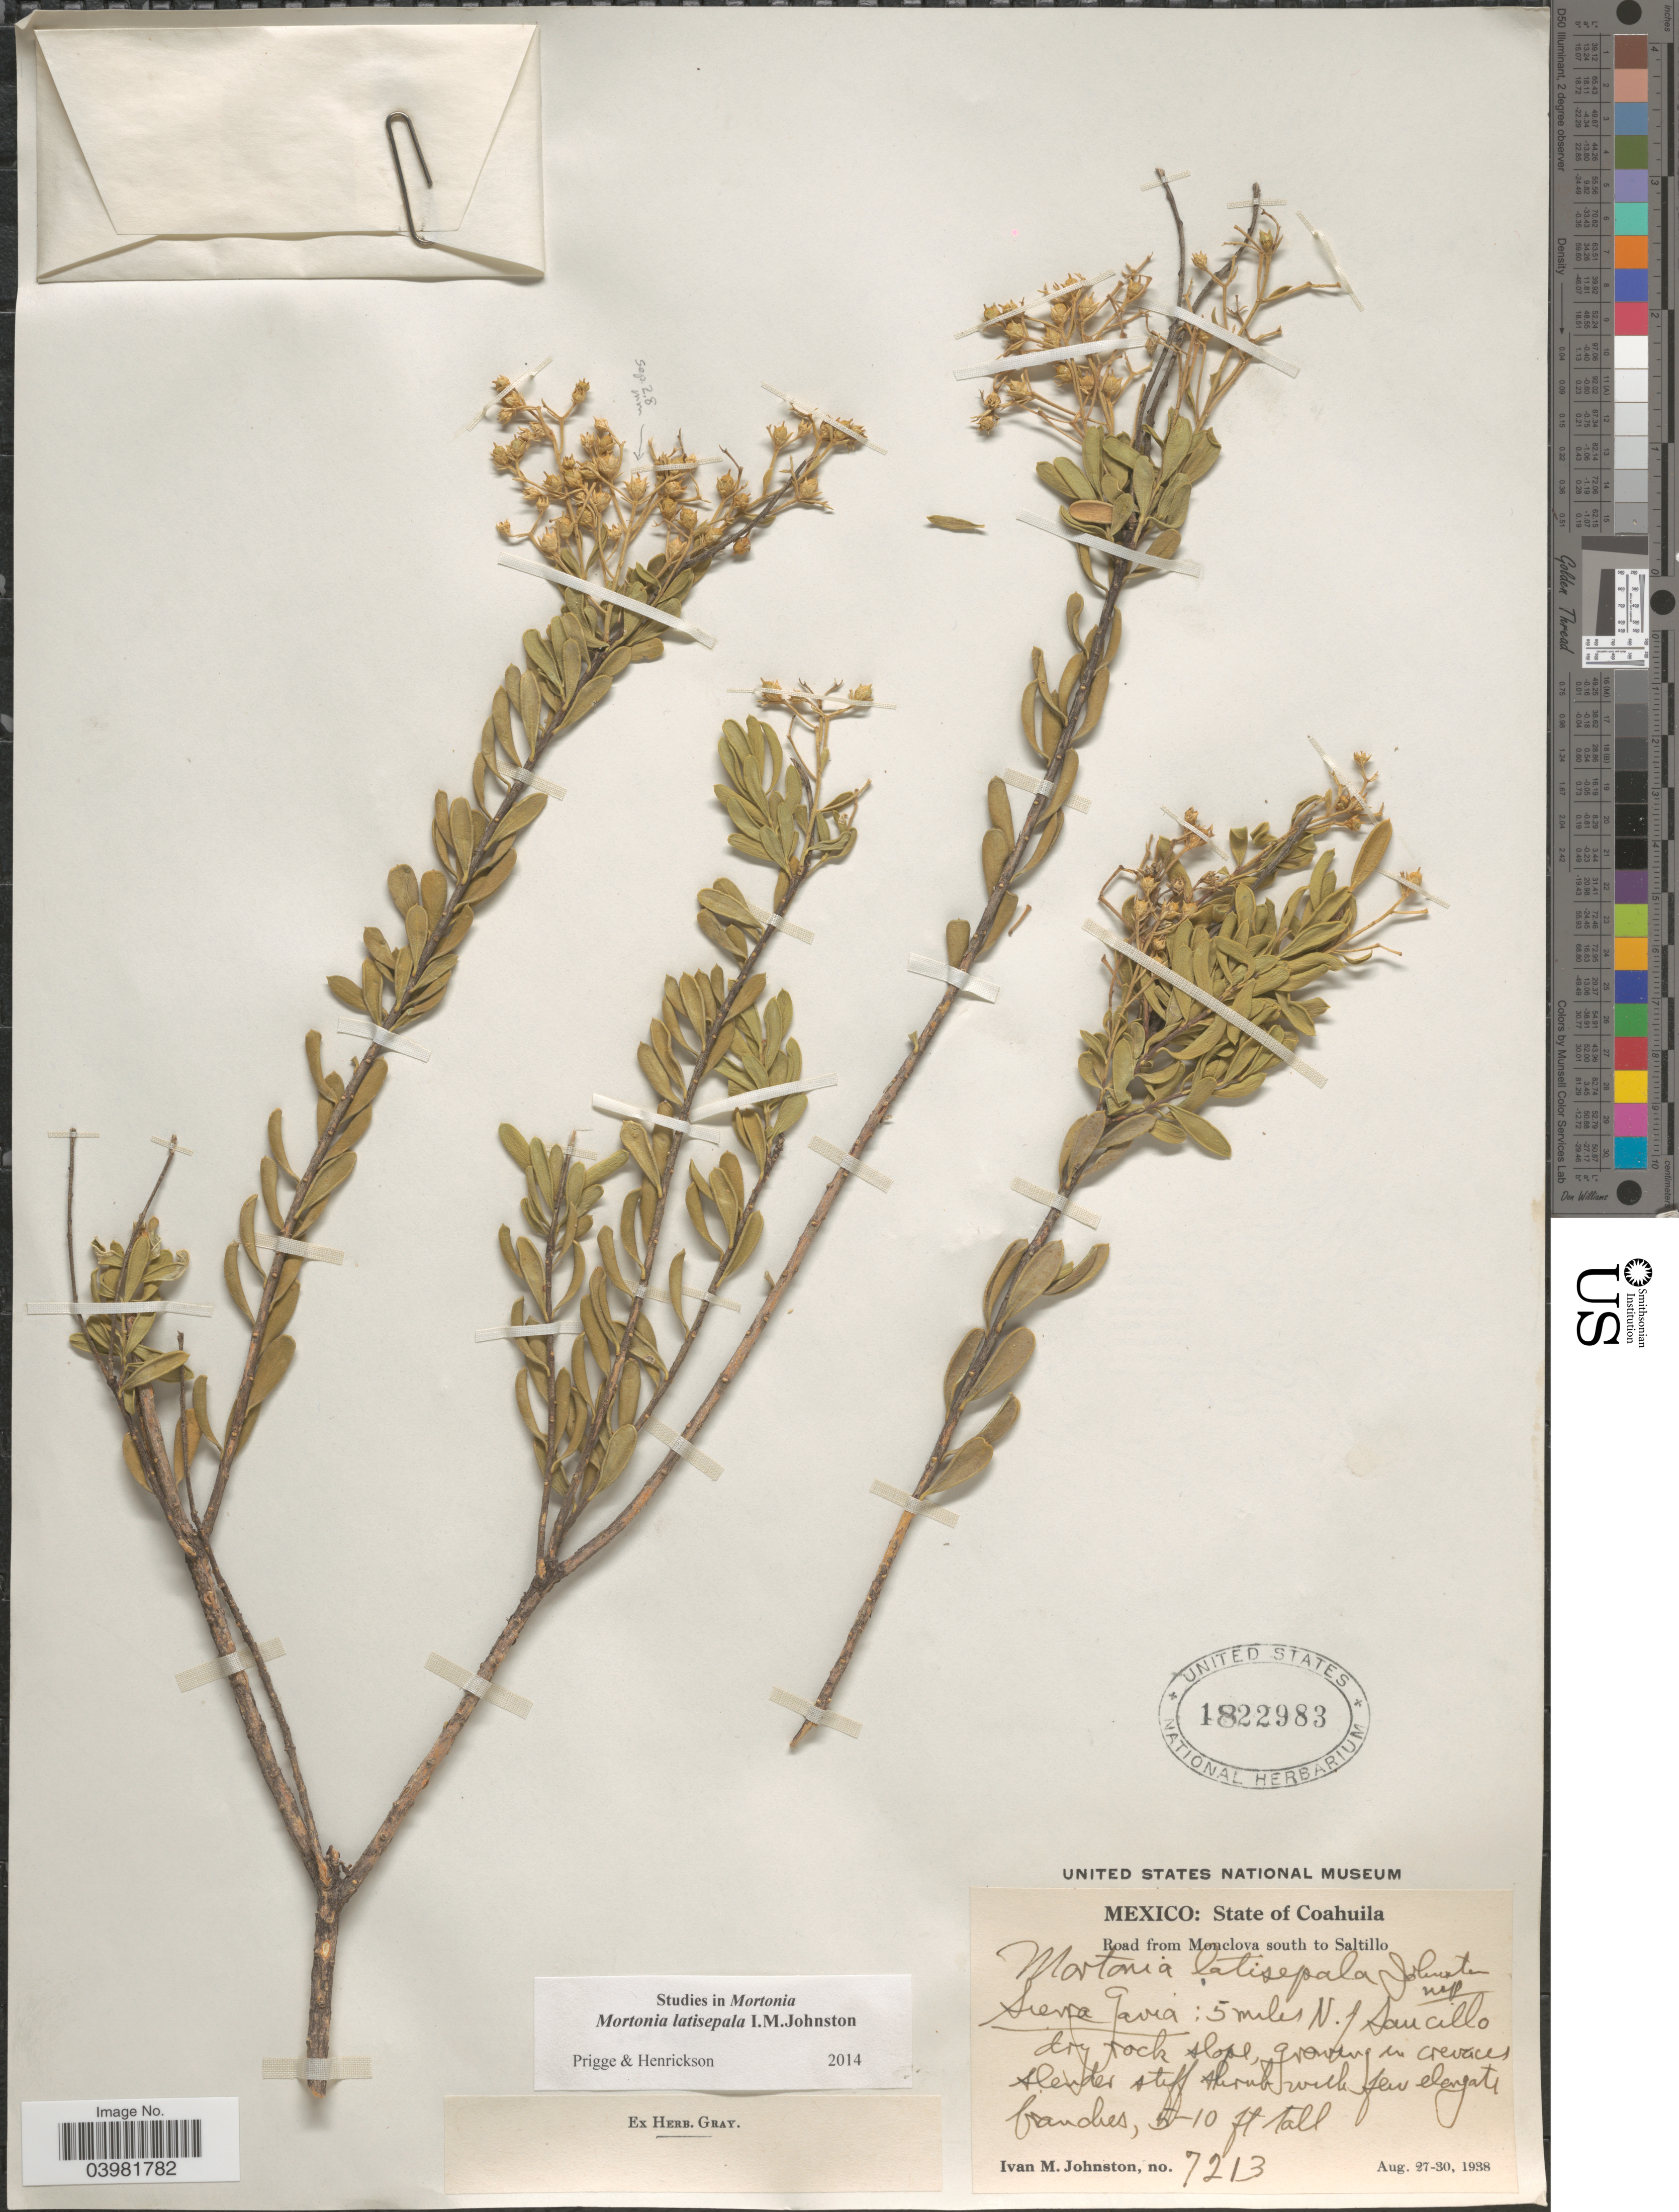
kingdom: Plantae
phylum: Tracheophyta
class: Magnoliopsida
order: Celastrales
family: Celastraceae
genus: Mortonia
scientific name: Mortonia latisepala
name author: I.M. Johnst.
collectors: I.M. Johnston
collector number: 7213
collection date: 1938-08-27/1938-08-30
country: Mexico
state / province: Coahuila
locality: Road from Monclova south to Saltillo. Sierra Gavia: 5 miles N. of Saucillo.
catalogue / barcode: US 1822983